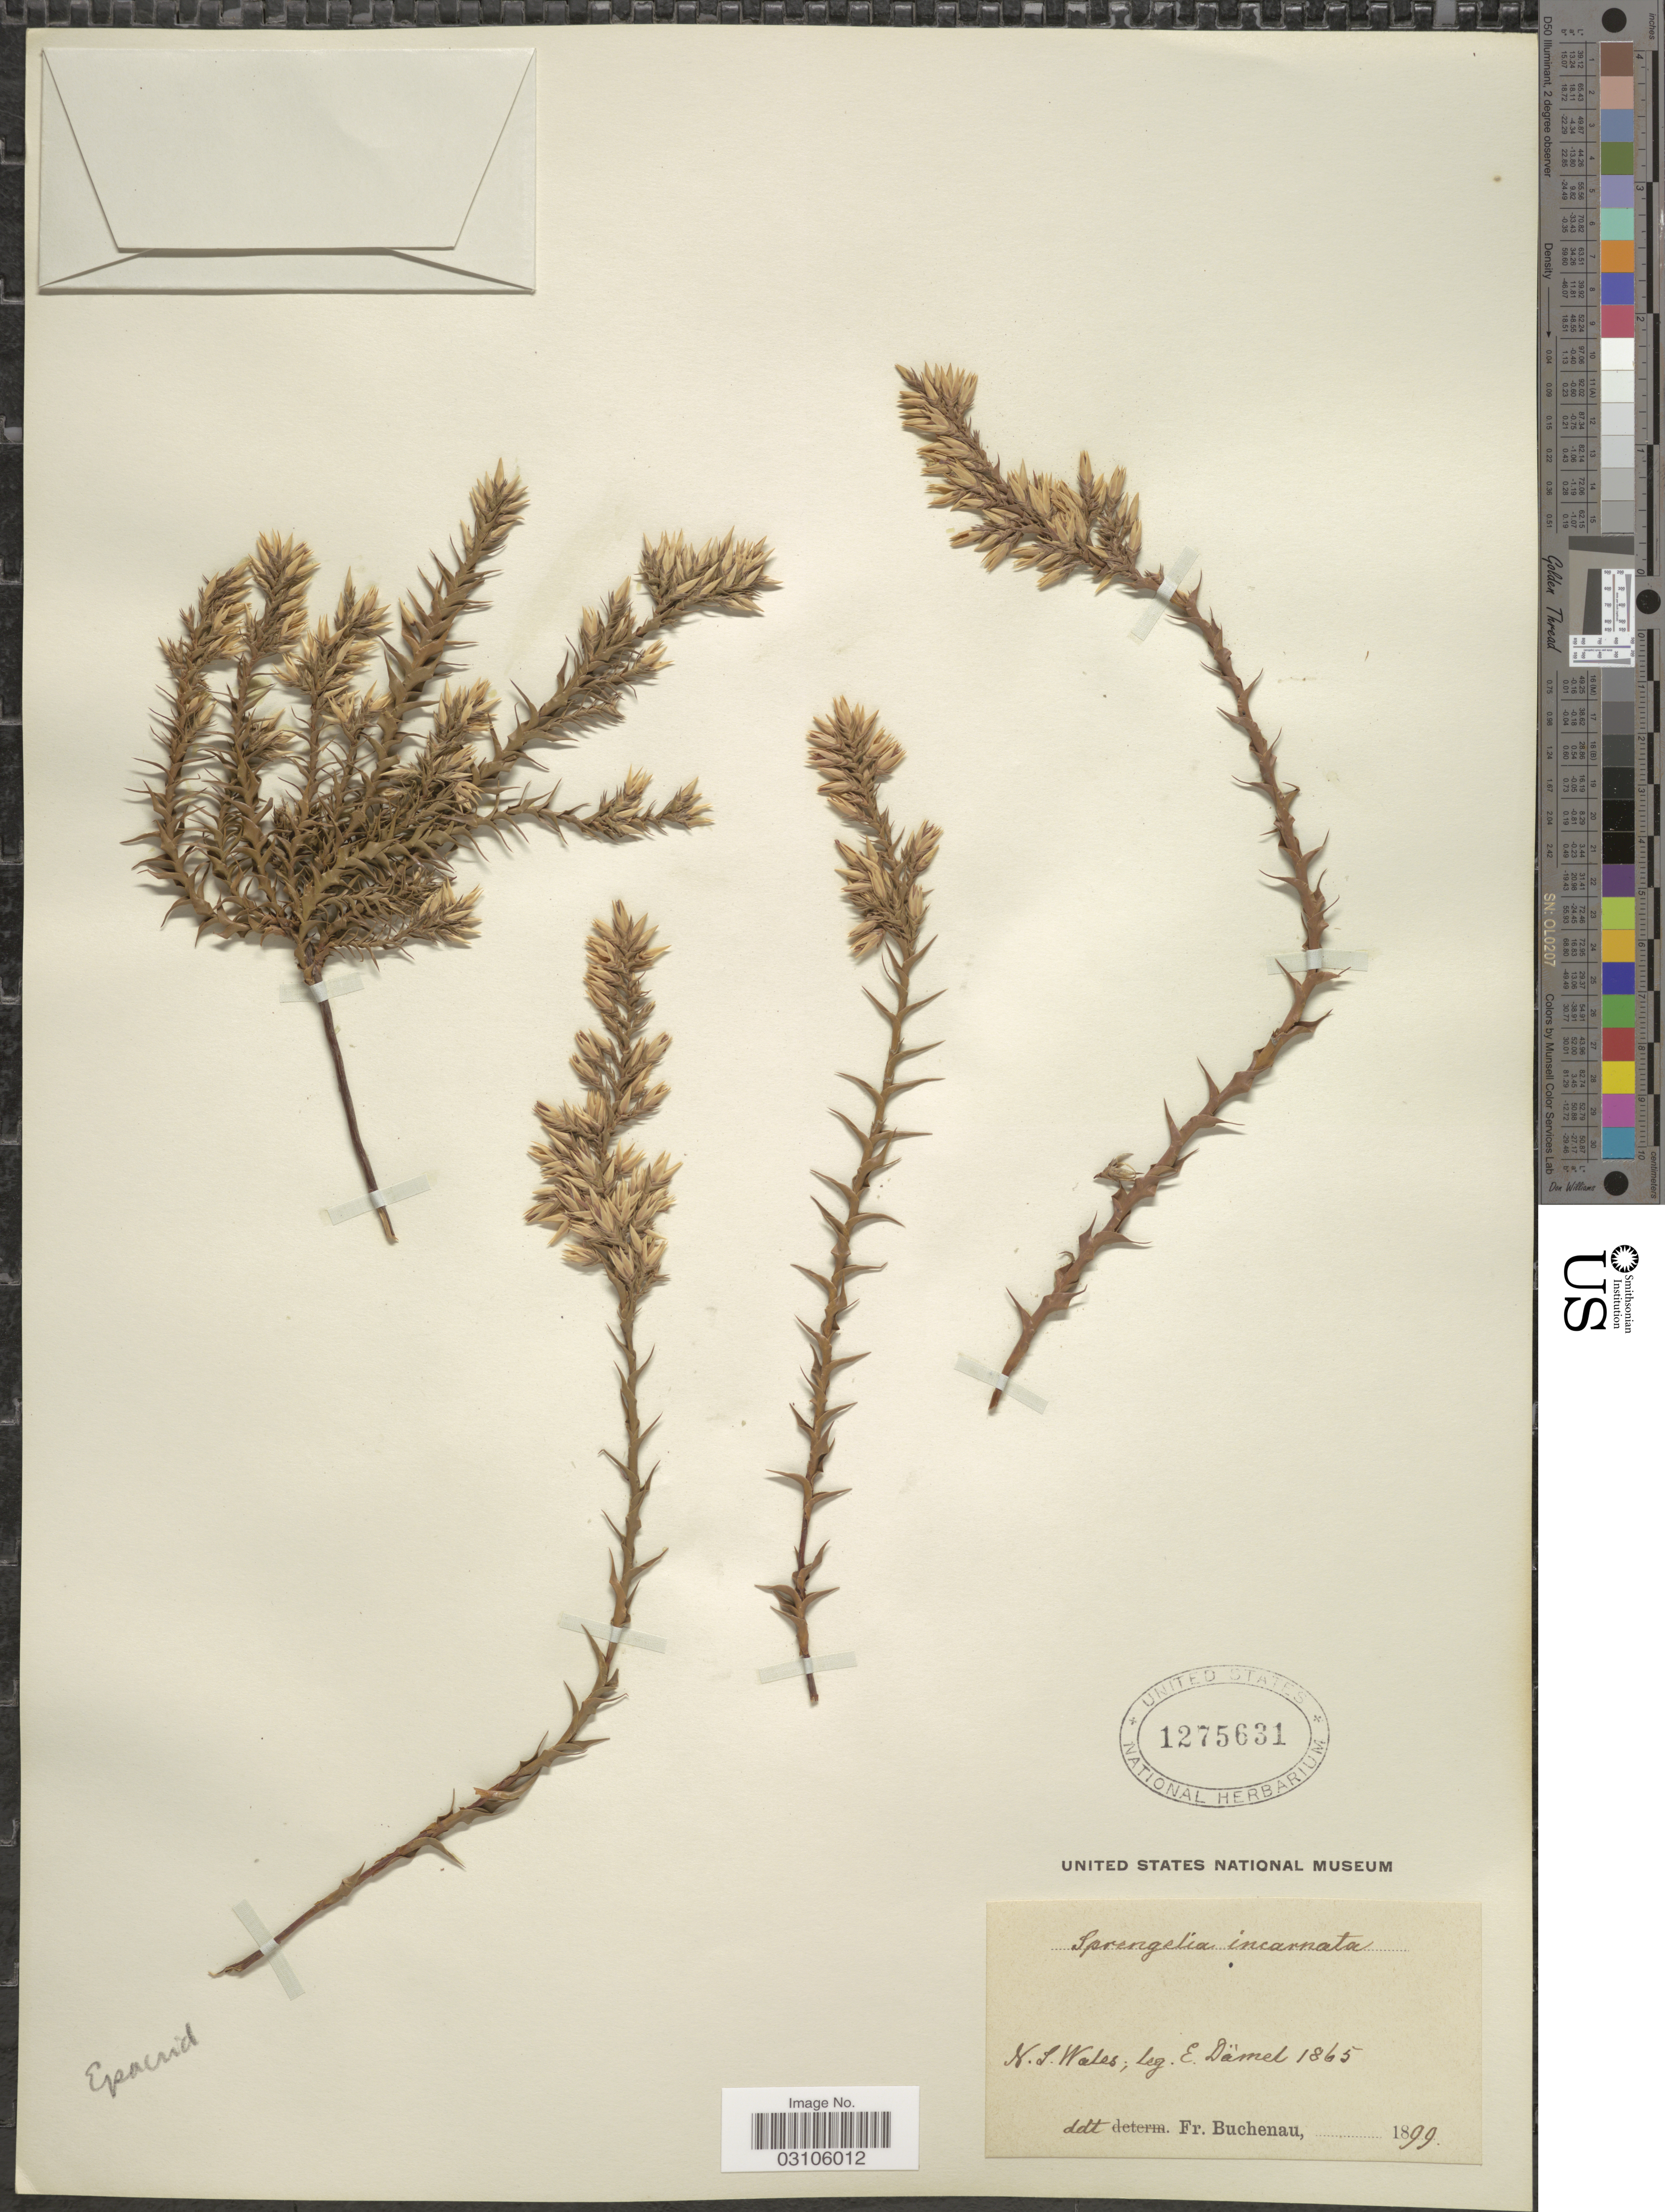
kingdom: Plantae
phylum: Tracheophyta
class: Magnoliopsida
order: Ericales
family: Ericaceae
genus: Sprengelia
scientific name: Sprengelia incarnata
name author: L.S. Sm.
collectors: E. Damel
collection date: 1865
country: Australia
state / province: New South Wales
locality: N. S. Wales.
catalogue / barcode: US 1275631